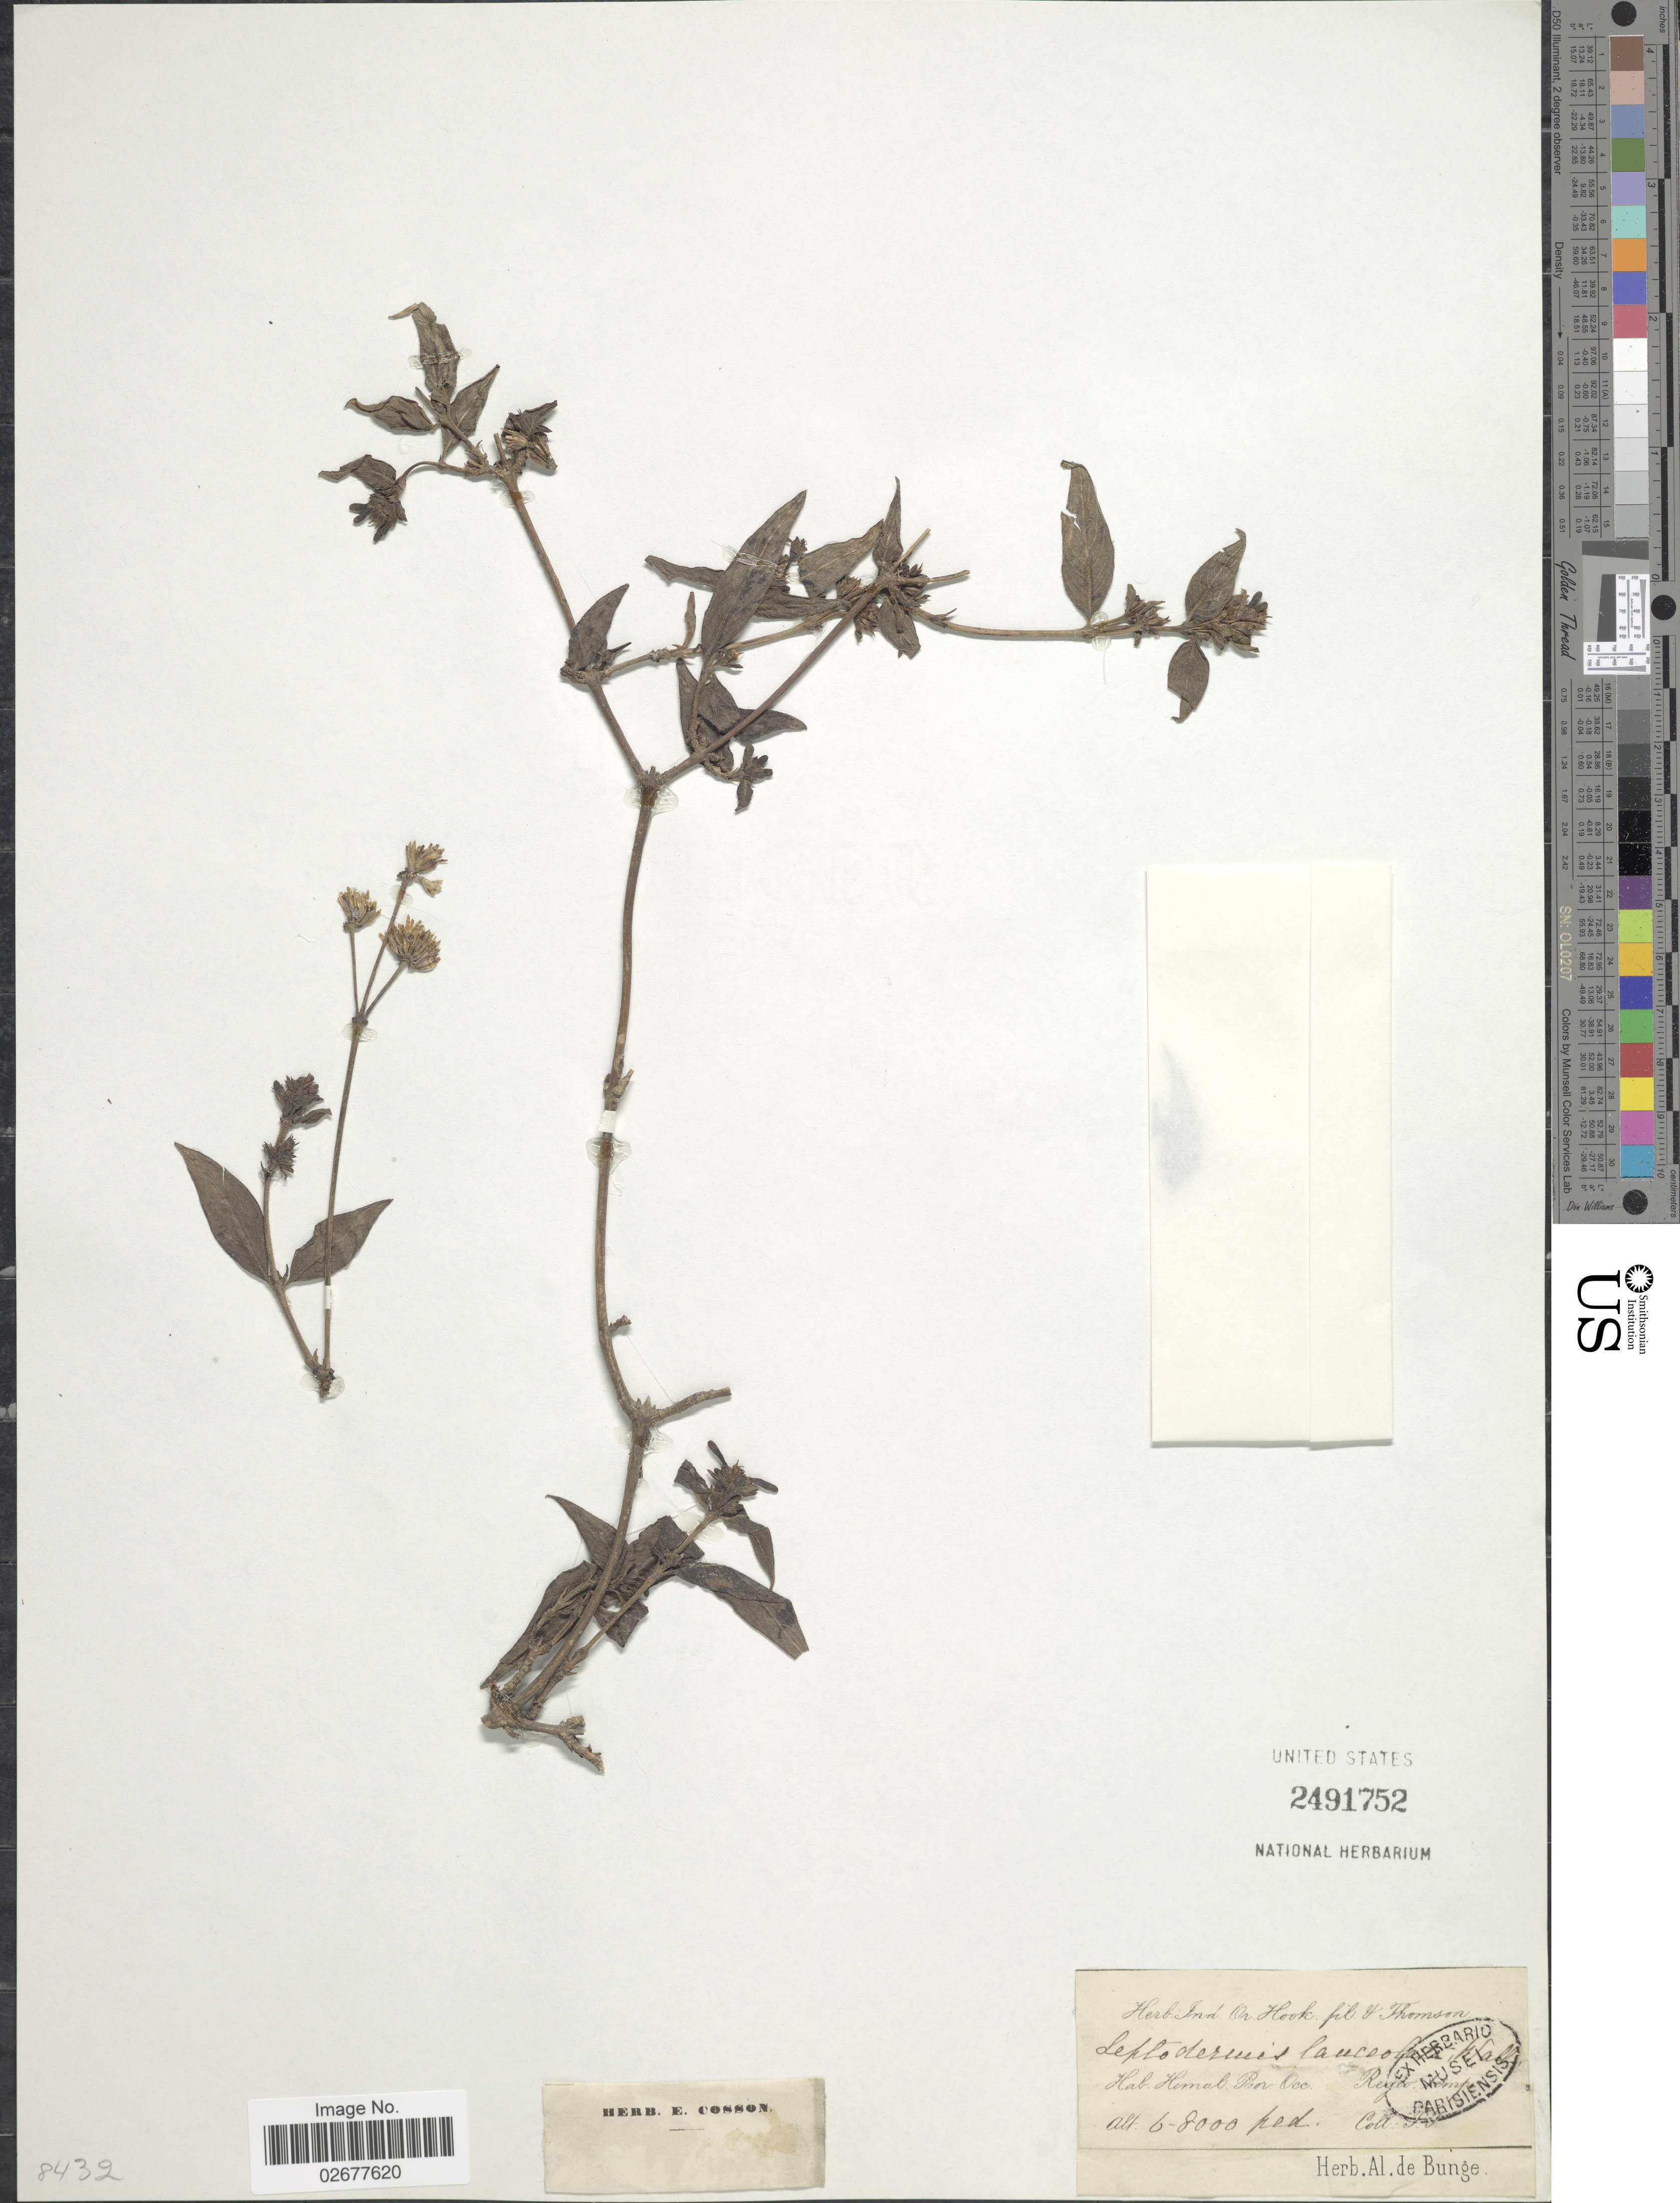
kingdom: Plantae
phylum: Tracheophyta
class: Magnoliopsida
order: Gentianales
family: Rubiaceae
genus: Leptodermis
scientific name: Leptodermis lanceolata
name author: Wall.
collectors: T. Thomson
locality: Himal. Prov. Occ. Regio: temp.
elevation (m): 1829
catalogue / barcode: US 2491752